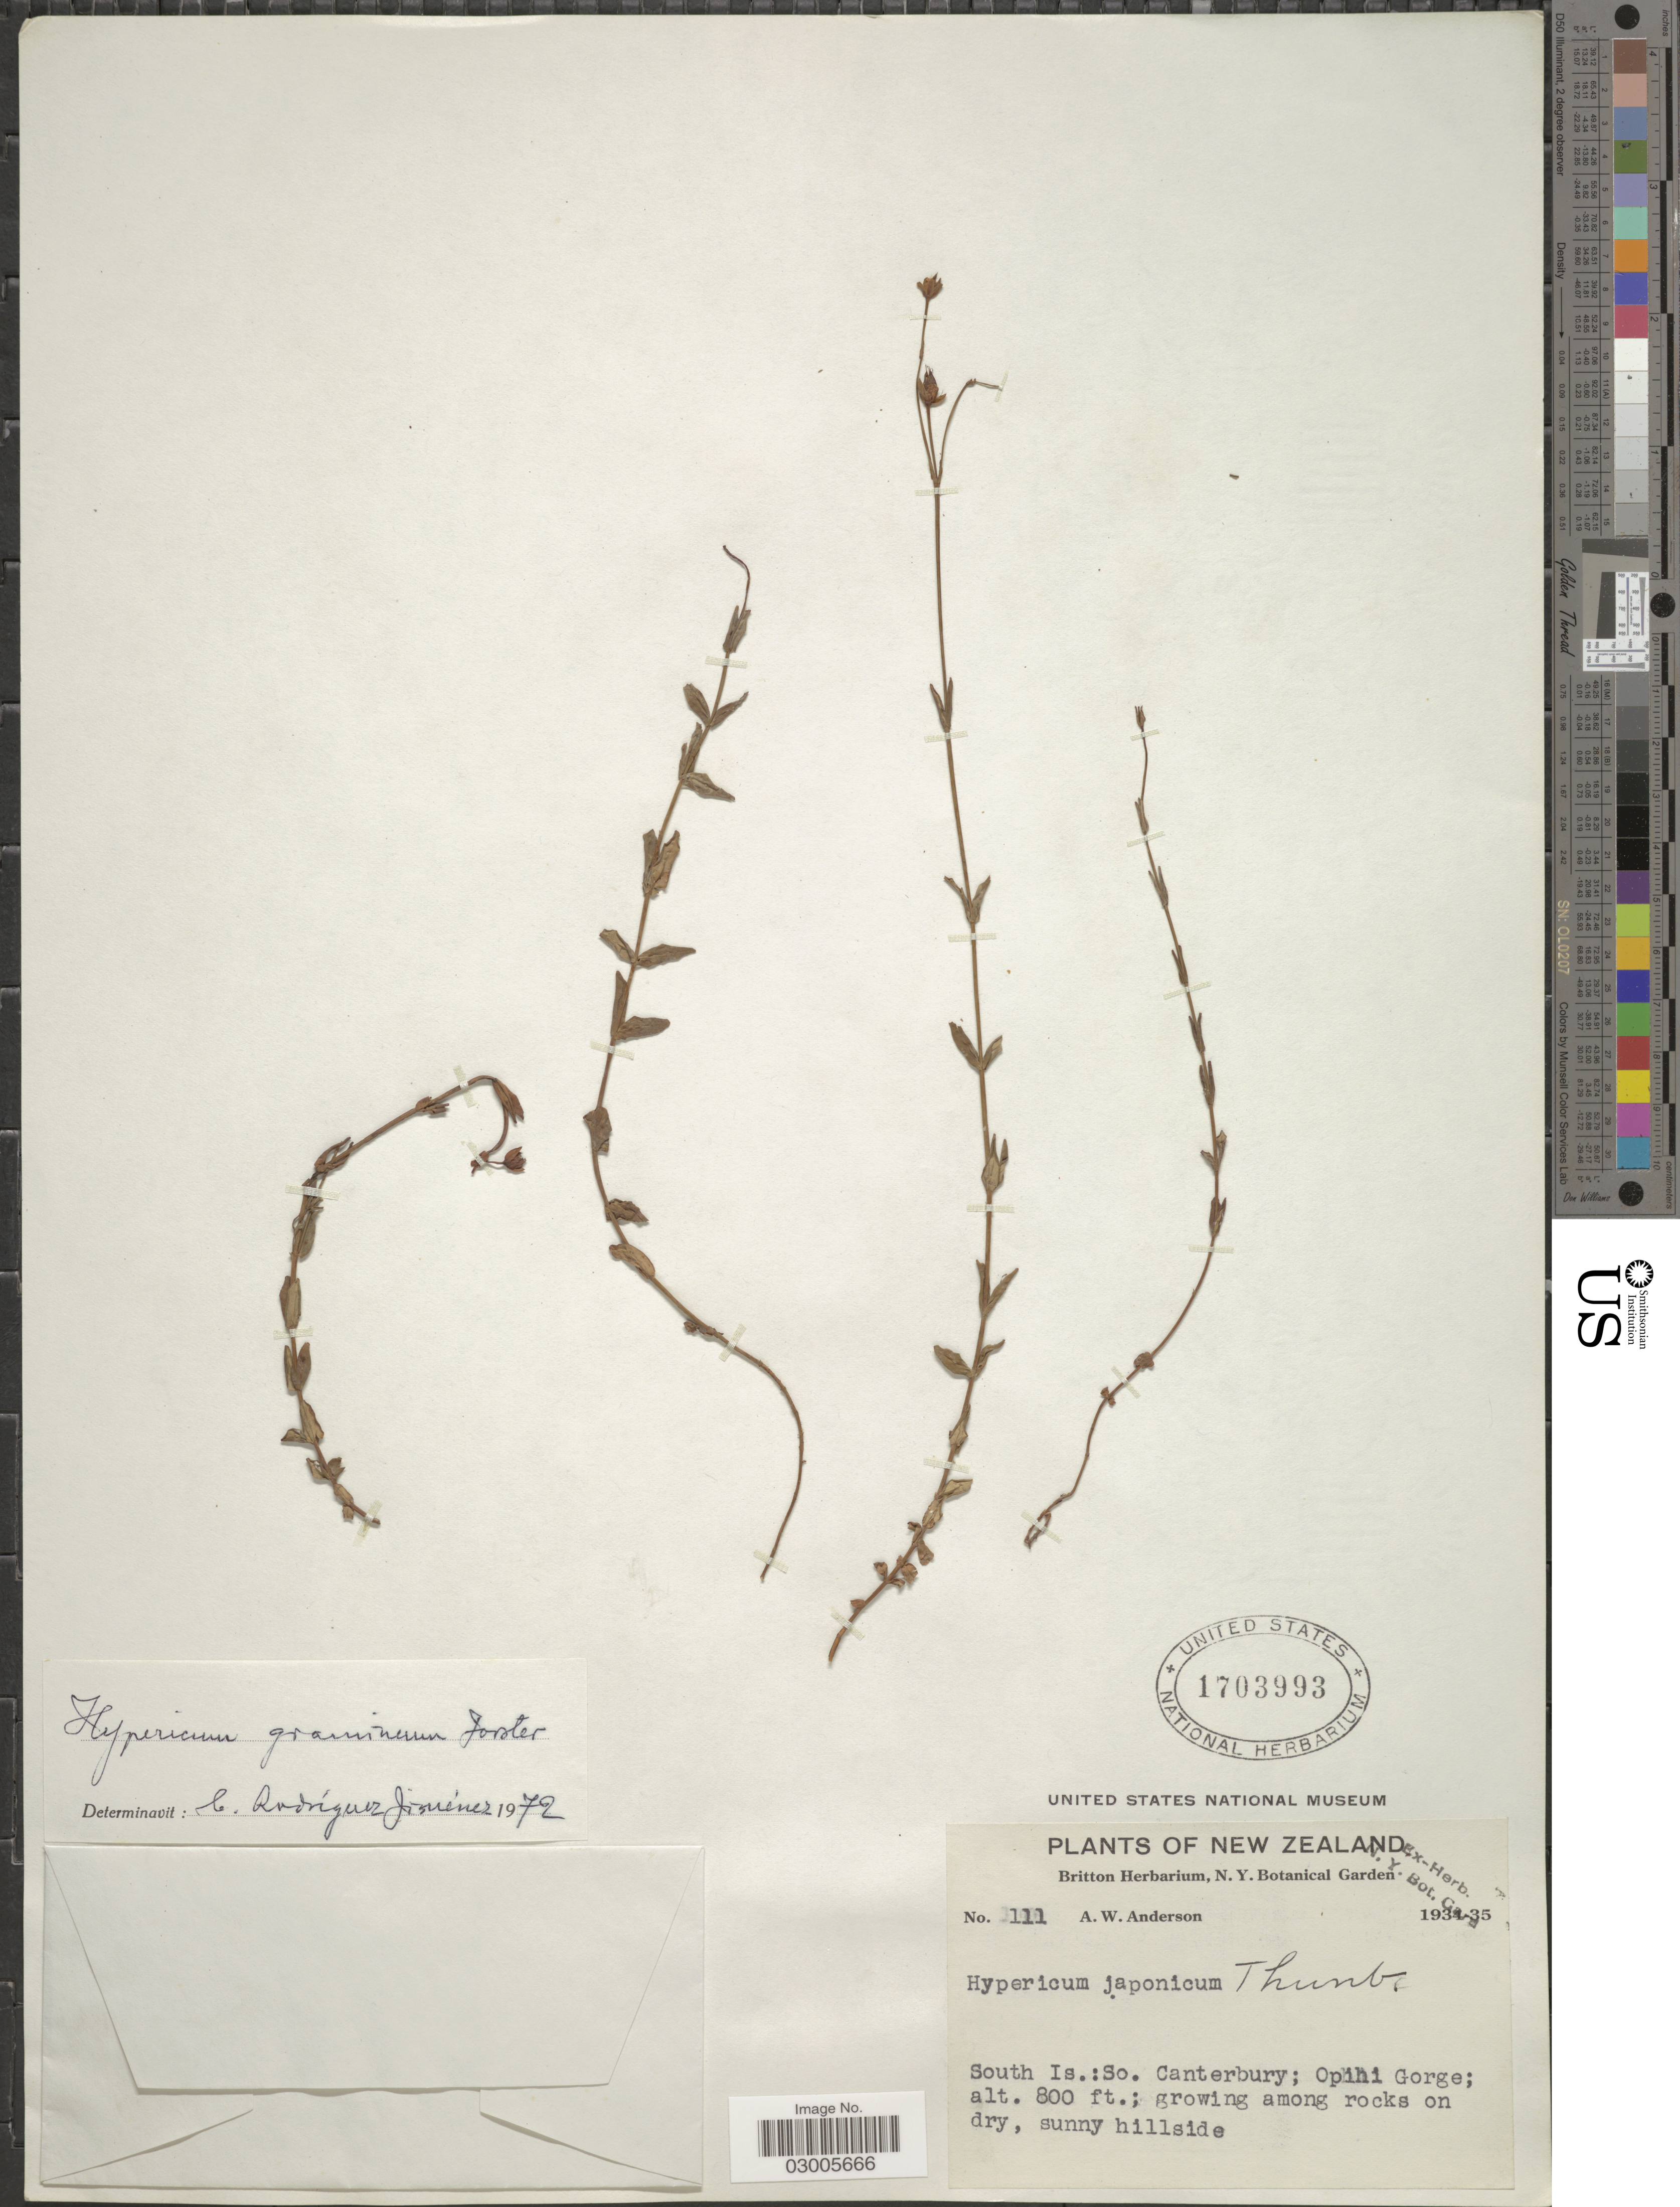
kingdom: Plantae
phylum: Tracheophyta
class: Magnoliopsida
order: Malpighiales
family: Hypericaceae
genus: Hypericum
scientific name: Hypericum gramineum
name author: G. Forst.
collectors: A. W. Anderson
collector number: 111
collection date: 1934/1935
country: New Zealand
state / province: Canterbury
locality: South Is.: So. Canterbury; Opini Gorge.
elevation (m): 244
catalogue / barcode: US 1703993